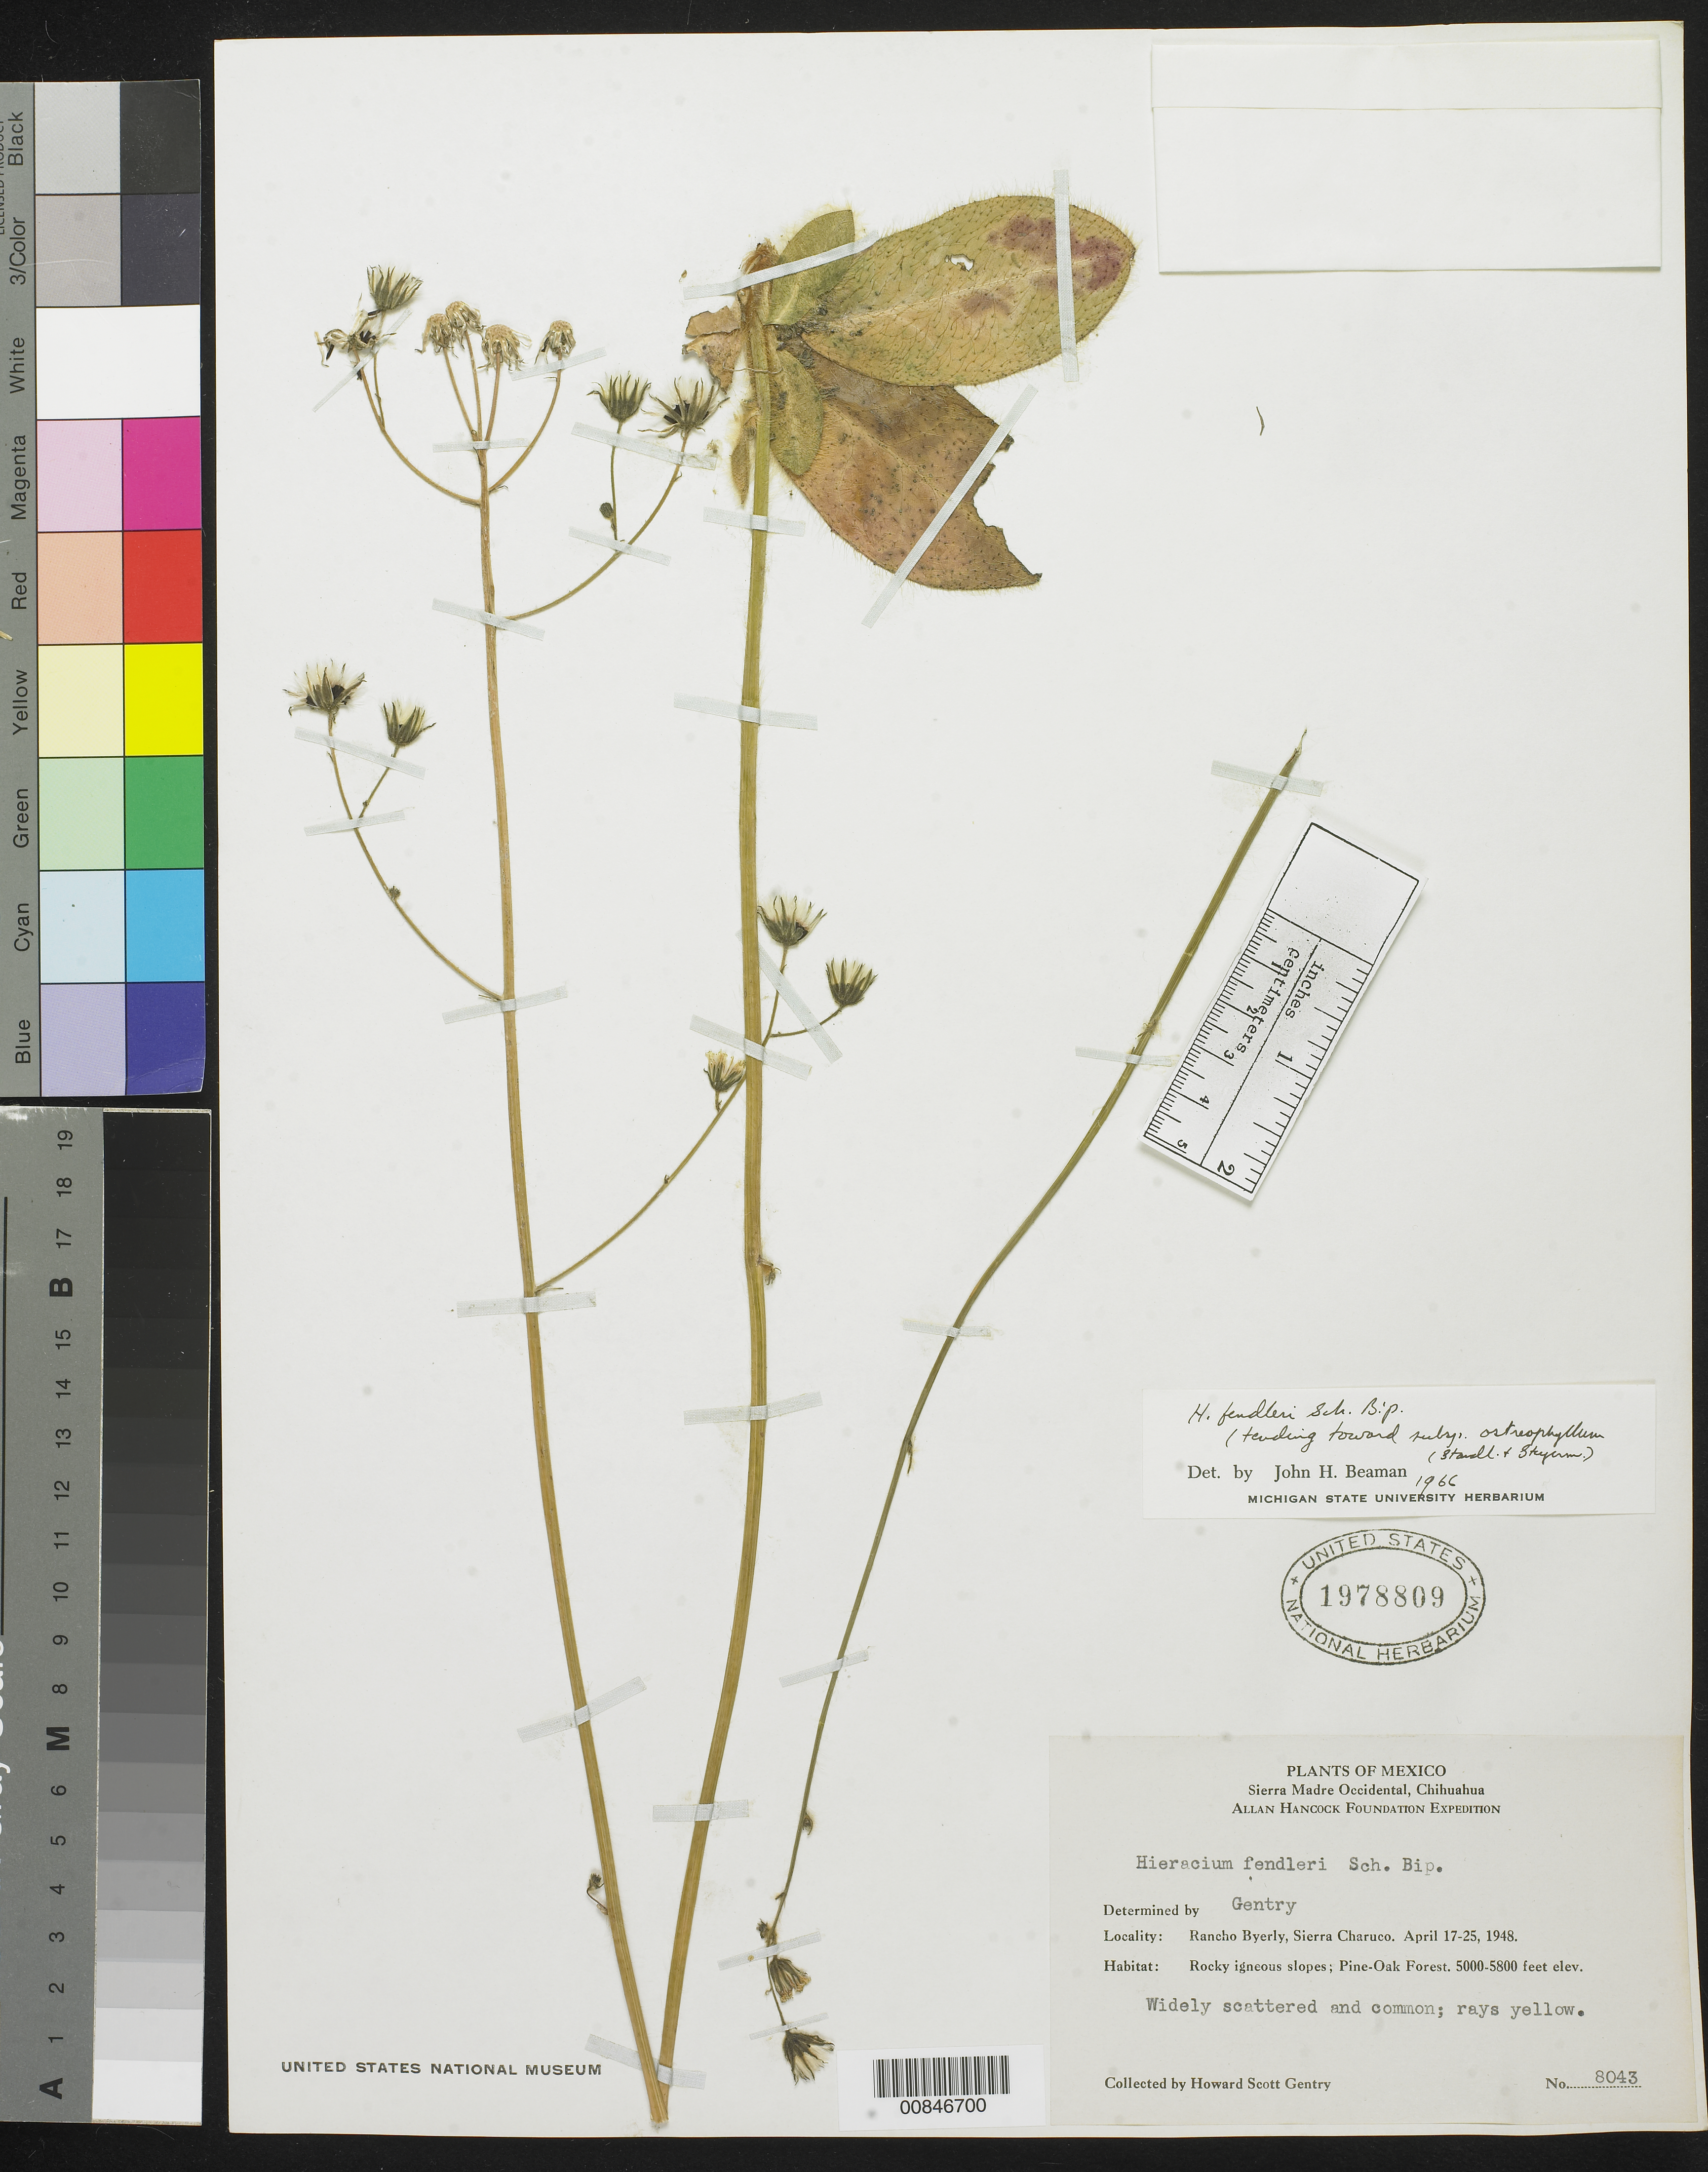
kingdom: Plantae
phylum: Tracheophyta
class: Magnoliopsida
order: Asterales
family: Asteraceae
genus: Hieracium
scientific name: Hieracium fendleri subsp. fendleri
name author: Sch. Bip.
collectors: H. S. Gentry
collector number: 8043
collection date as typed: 17 Apr 1948 to 25 Apr 1948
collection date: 1948-04-17/1948-04-25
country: Mexico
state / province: Chihuahua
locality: Rancho Byerly, Sierra Charuco.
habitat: Rocky igneous slopes; Pine-Oak forest.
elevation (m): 1524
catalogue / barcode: US 1978809